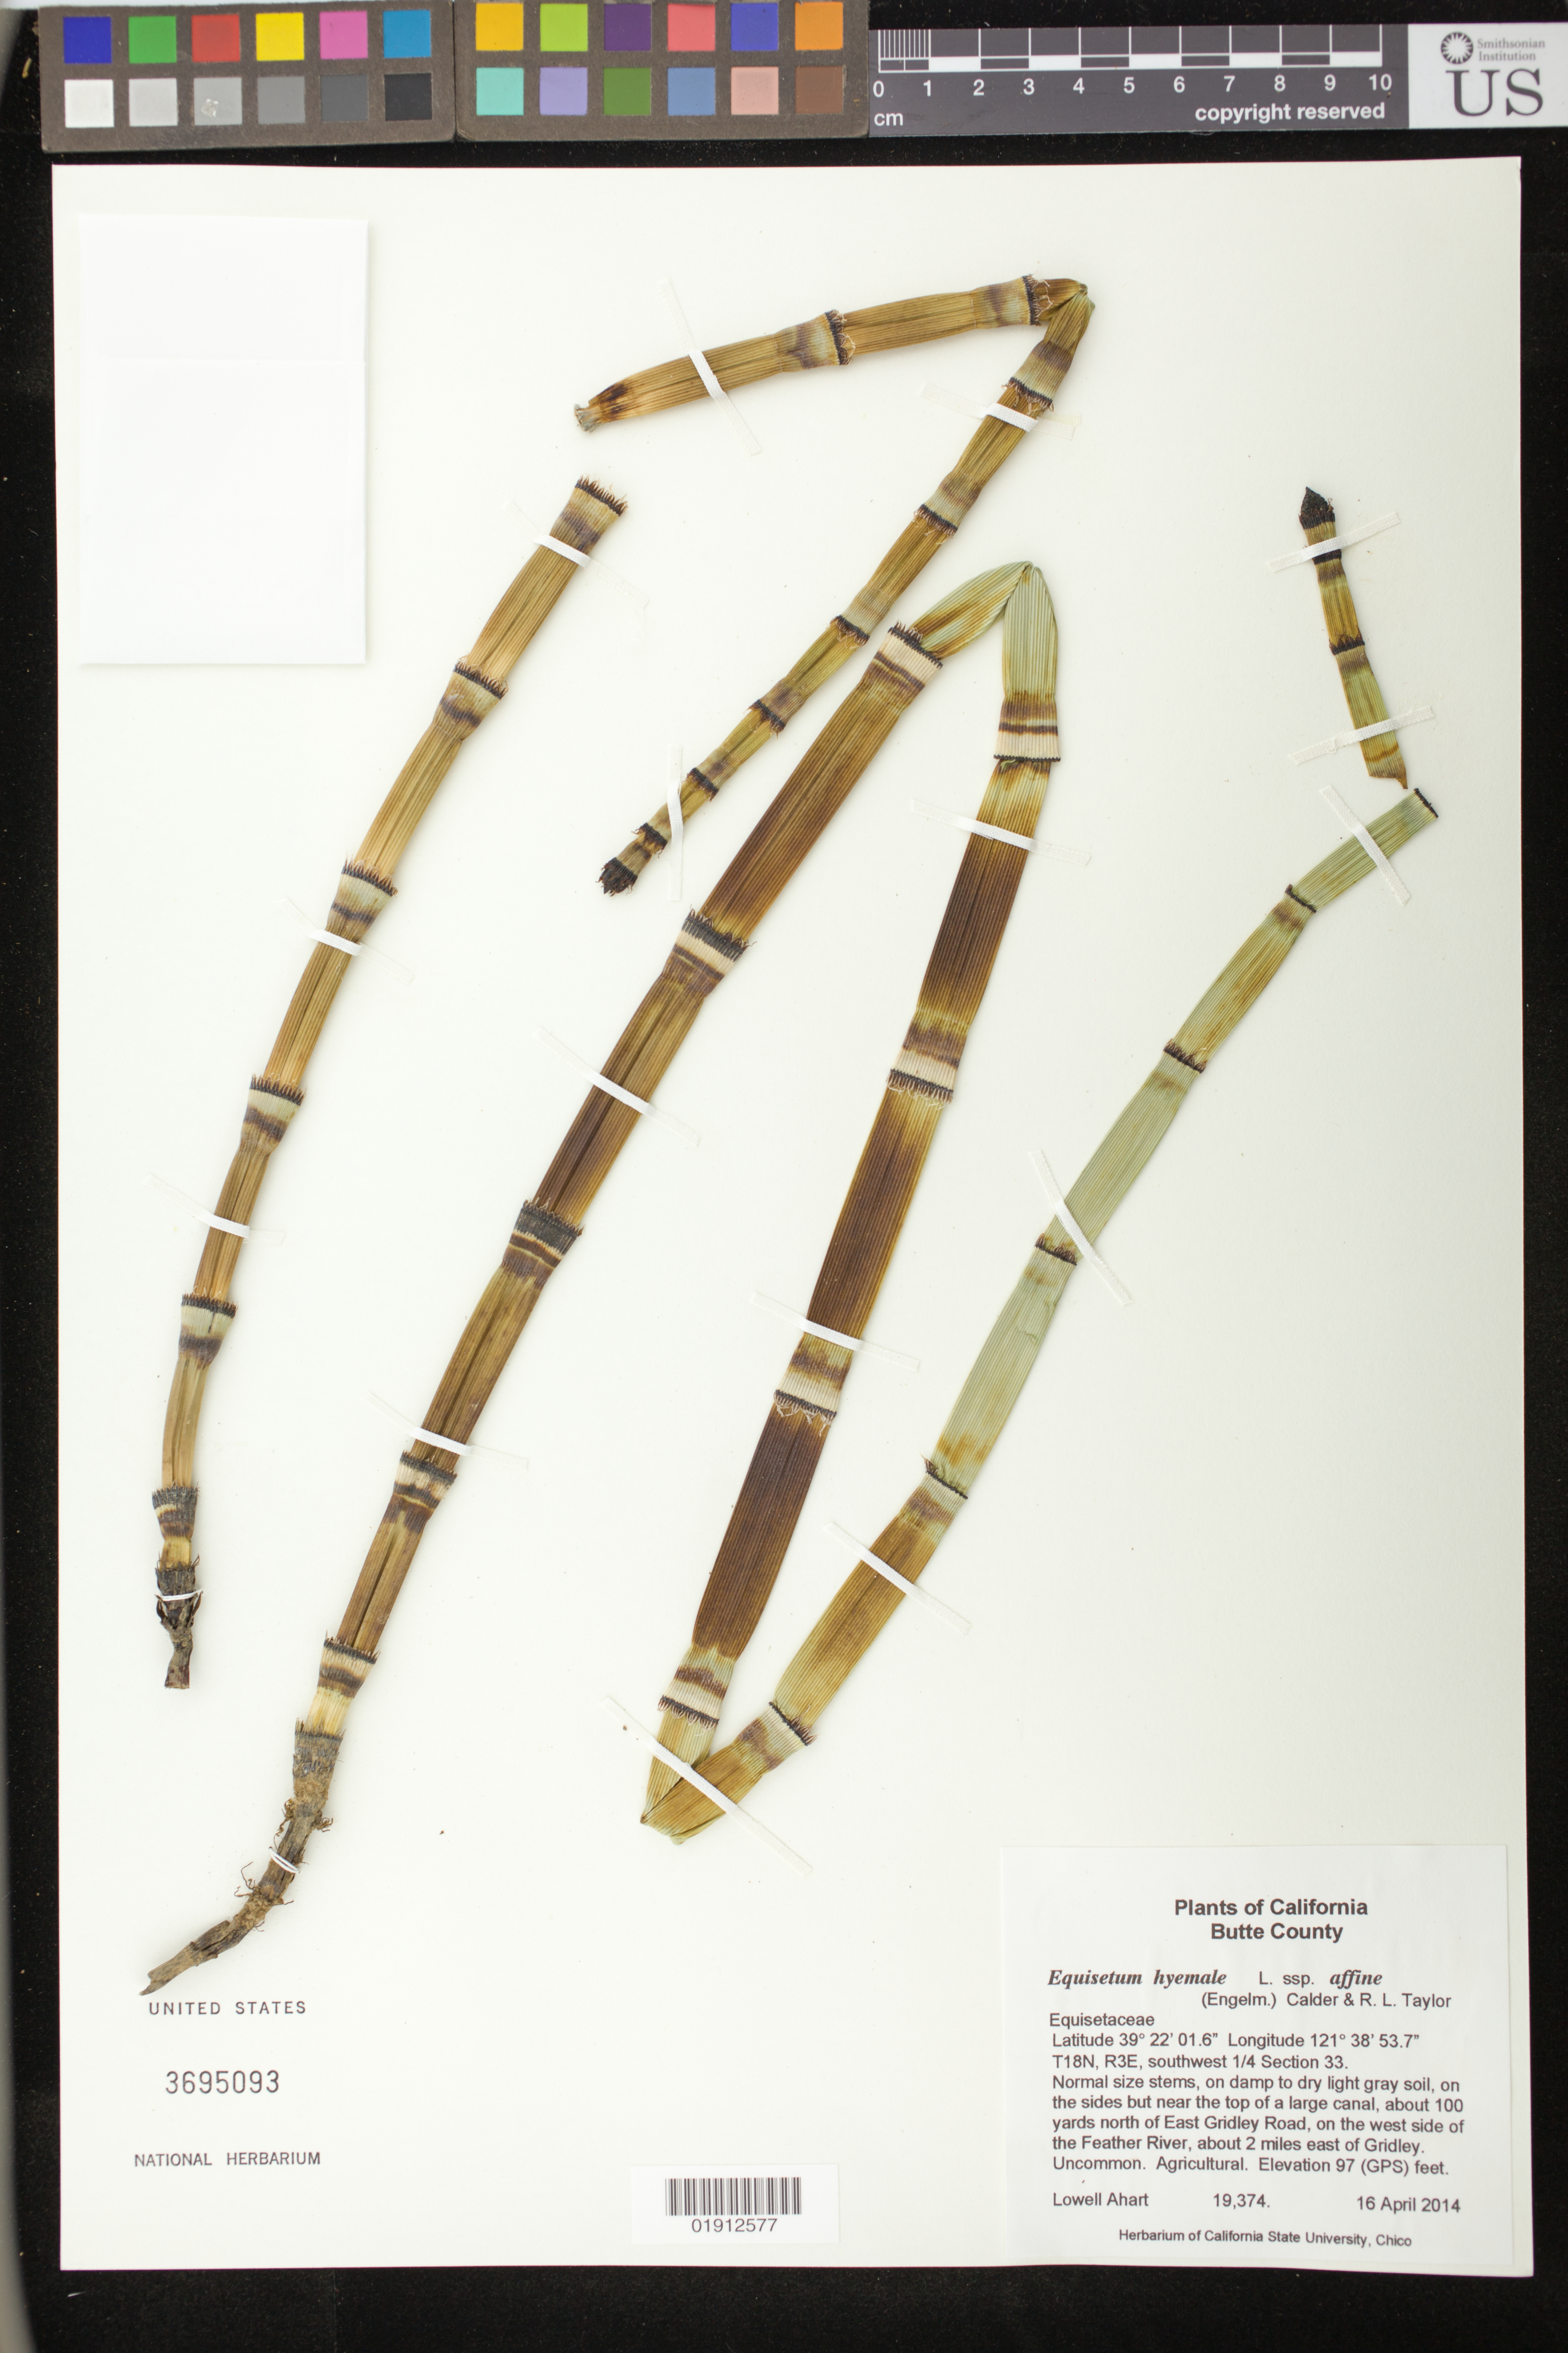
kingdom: Plantae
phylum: Tracheophyta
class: Polypodiopsida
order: Equisetales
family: Equisetaceae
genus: Equisetum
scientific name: Equisetum hyemale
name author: L.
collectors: L. Ahart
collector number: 19374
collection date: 2014-04-16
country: United States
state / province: California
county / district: Butte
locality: On the sides but near the top of a large canal, about 100 yards north of East Gridley Road, on the west side of the Feather River, about 2 miles east of Gridley.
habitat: On damp to dry light gray soil. Agricultural.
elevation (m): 30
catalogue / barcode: US 3695093